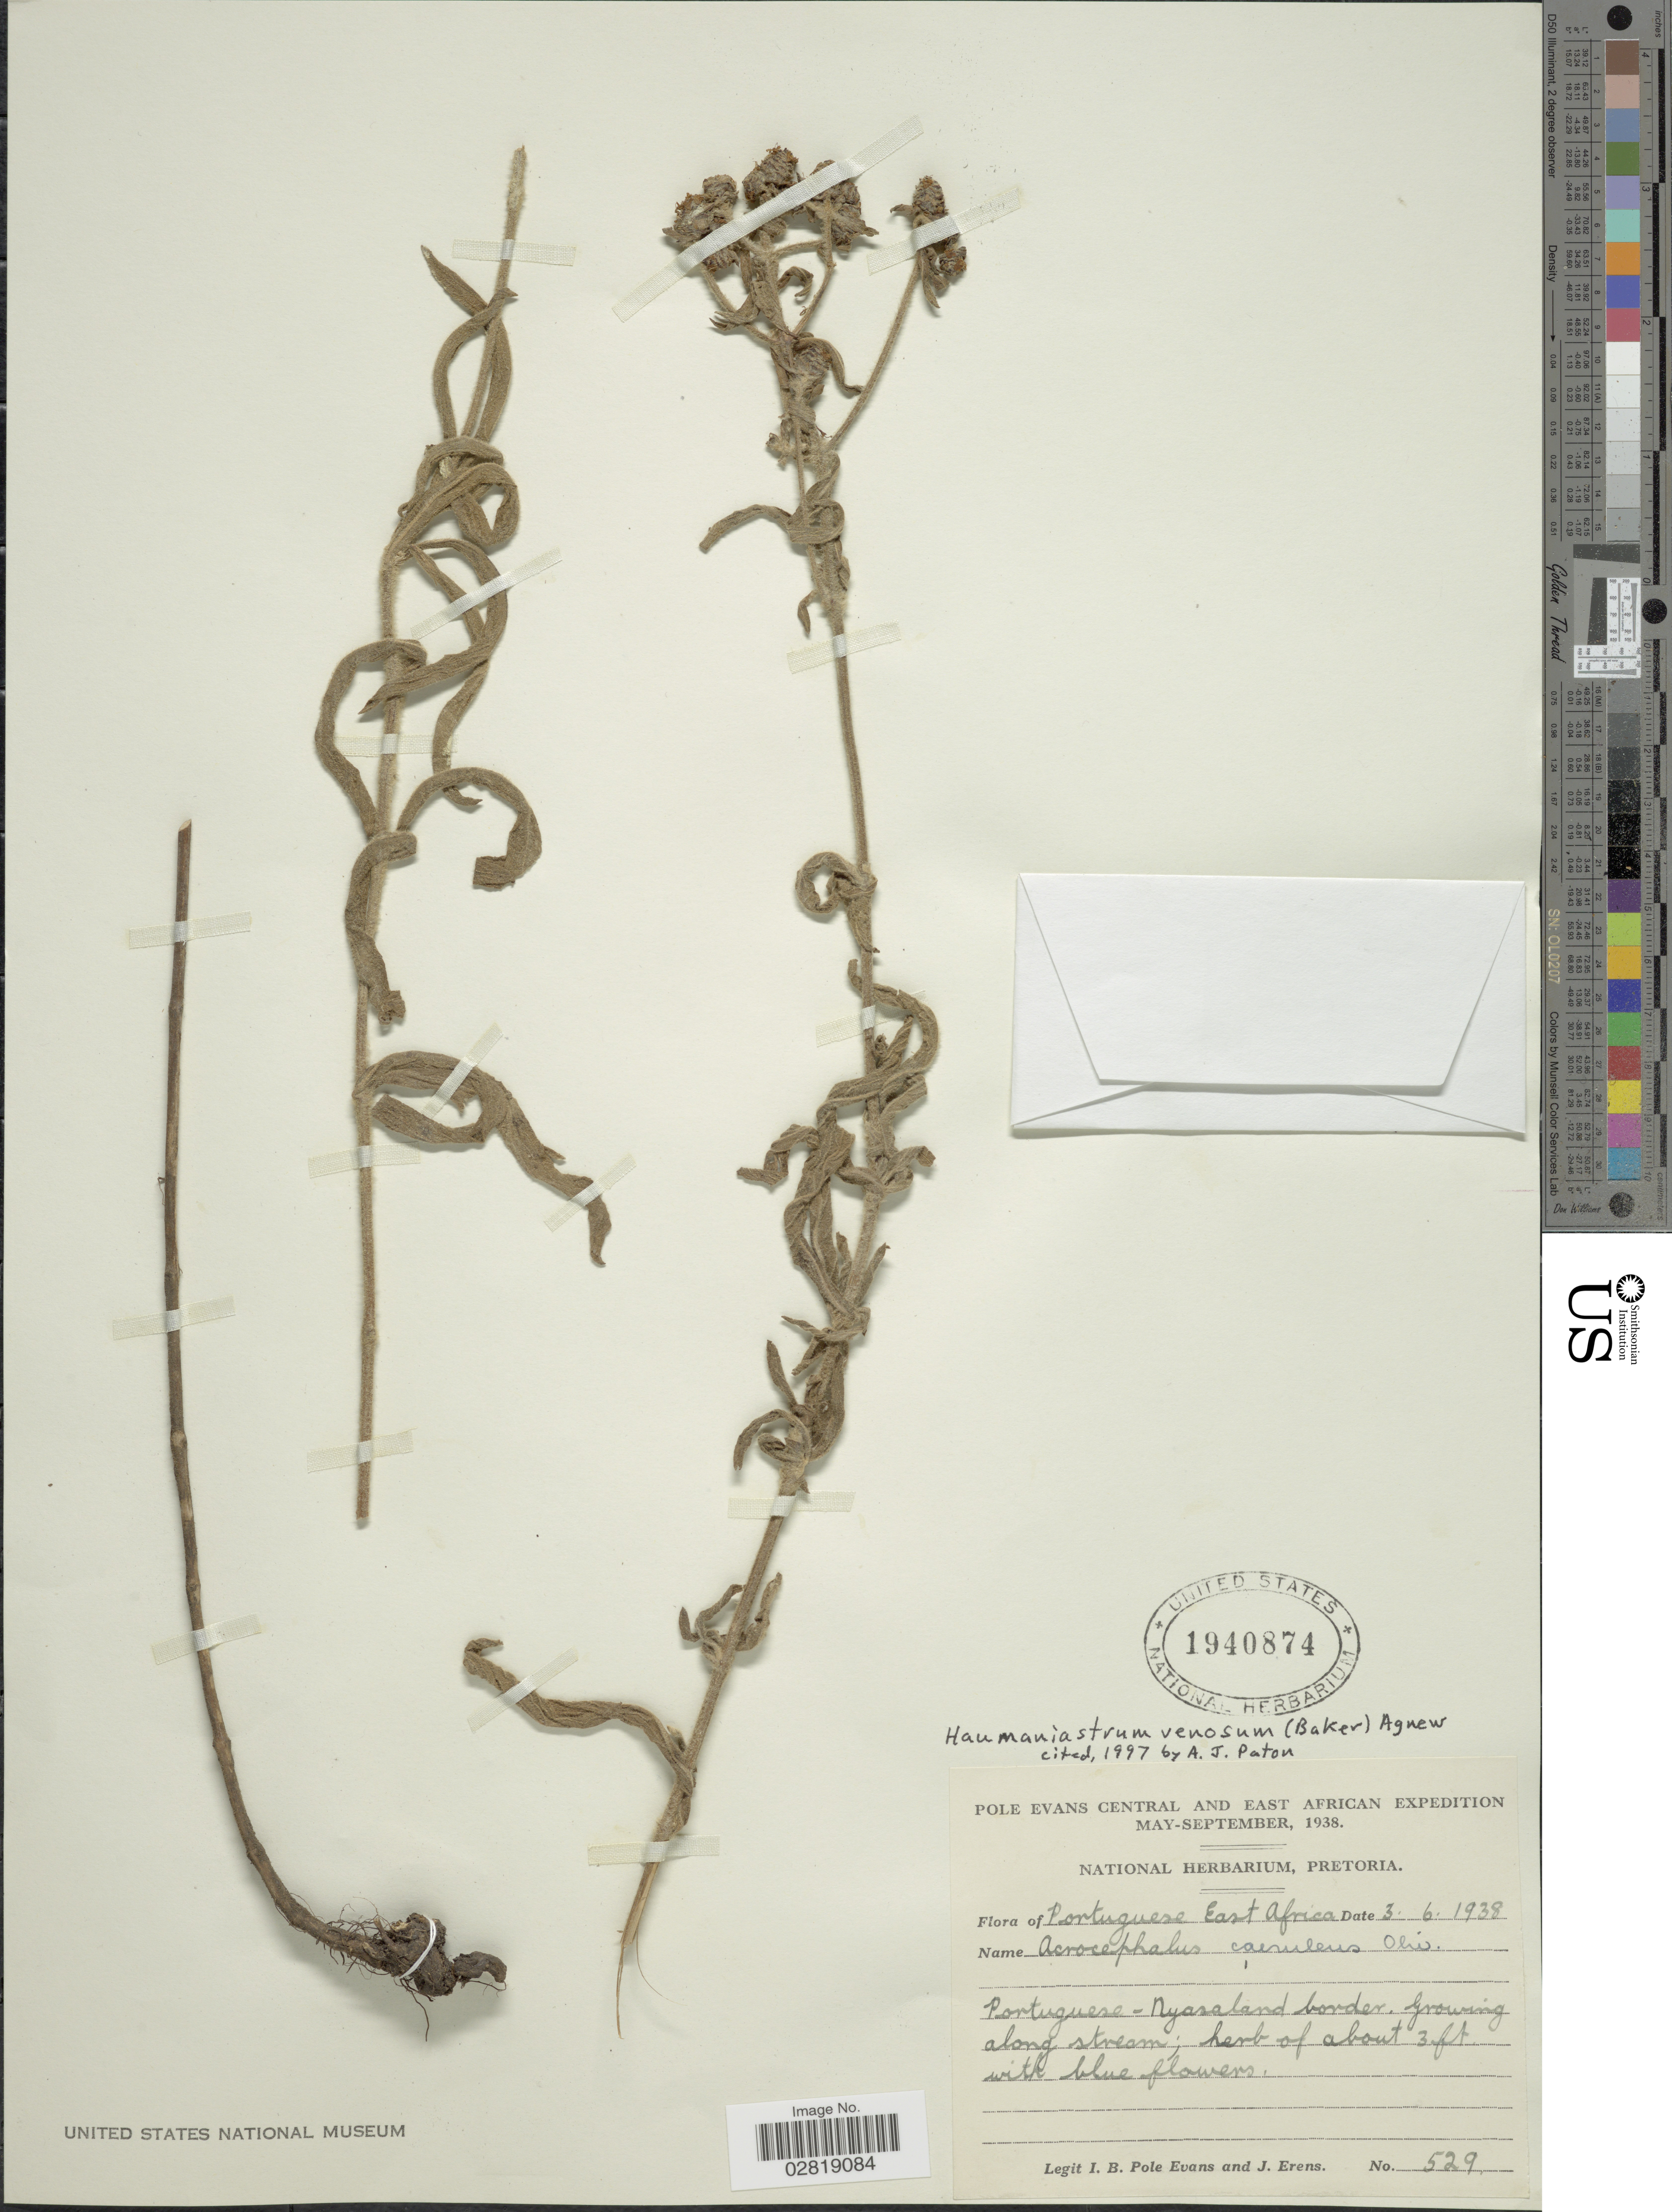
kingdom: Plantae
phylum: Tracheophyta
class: Magnoliopsida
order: Lamiales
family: Lamiaceae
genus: Haumaniastrum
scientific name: Haumaniastrum venosum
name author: (Baker) Agnew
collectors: I. B. Pole-Evans & J. Erens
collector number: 529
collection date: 1938-06-03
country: Mozambique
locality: Central and East African. Portuguese East Africa. Portuguese-Nyasaland border. Growing along stream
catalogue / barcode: US 1940874